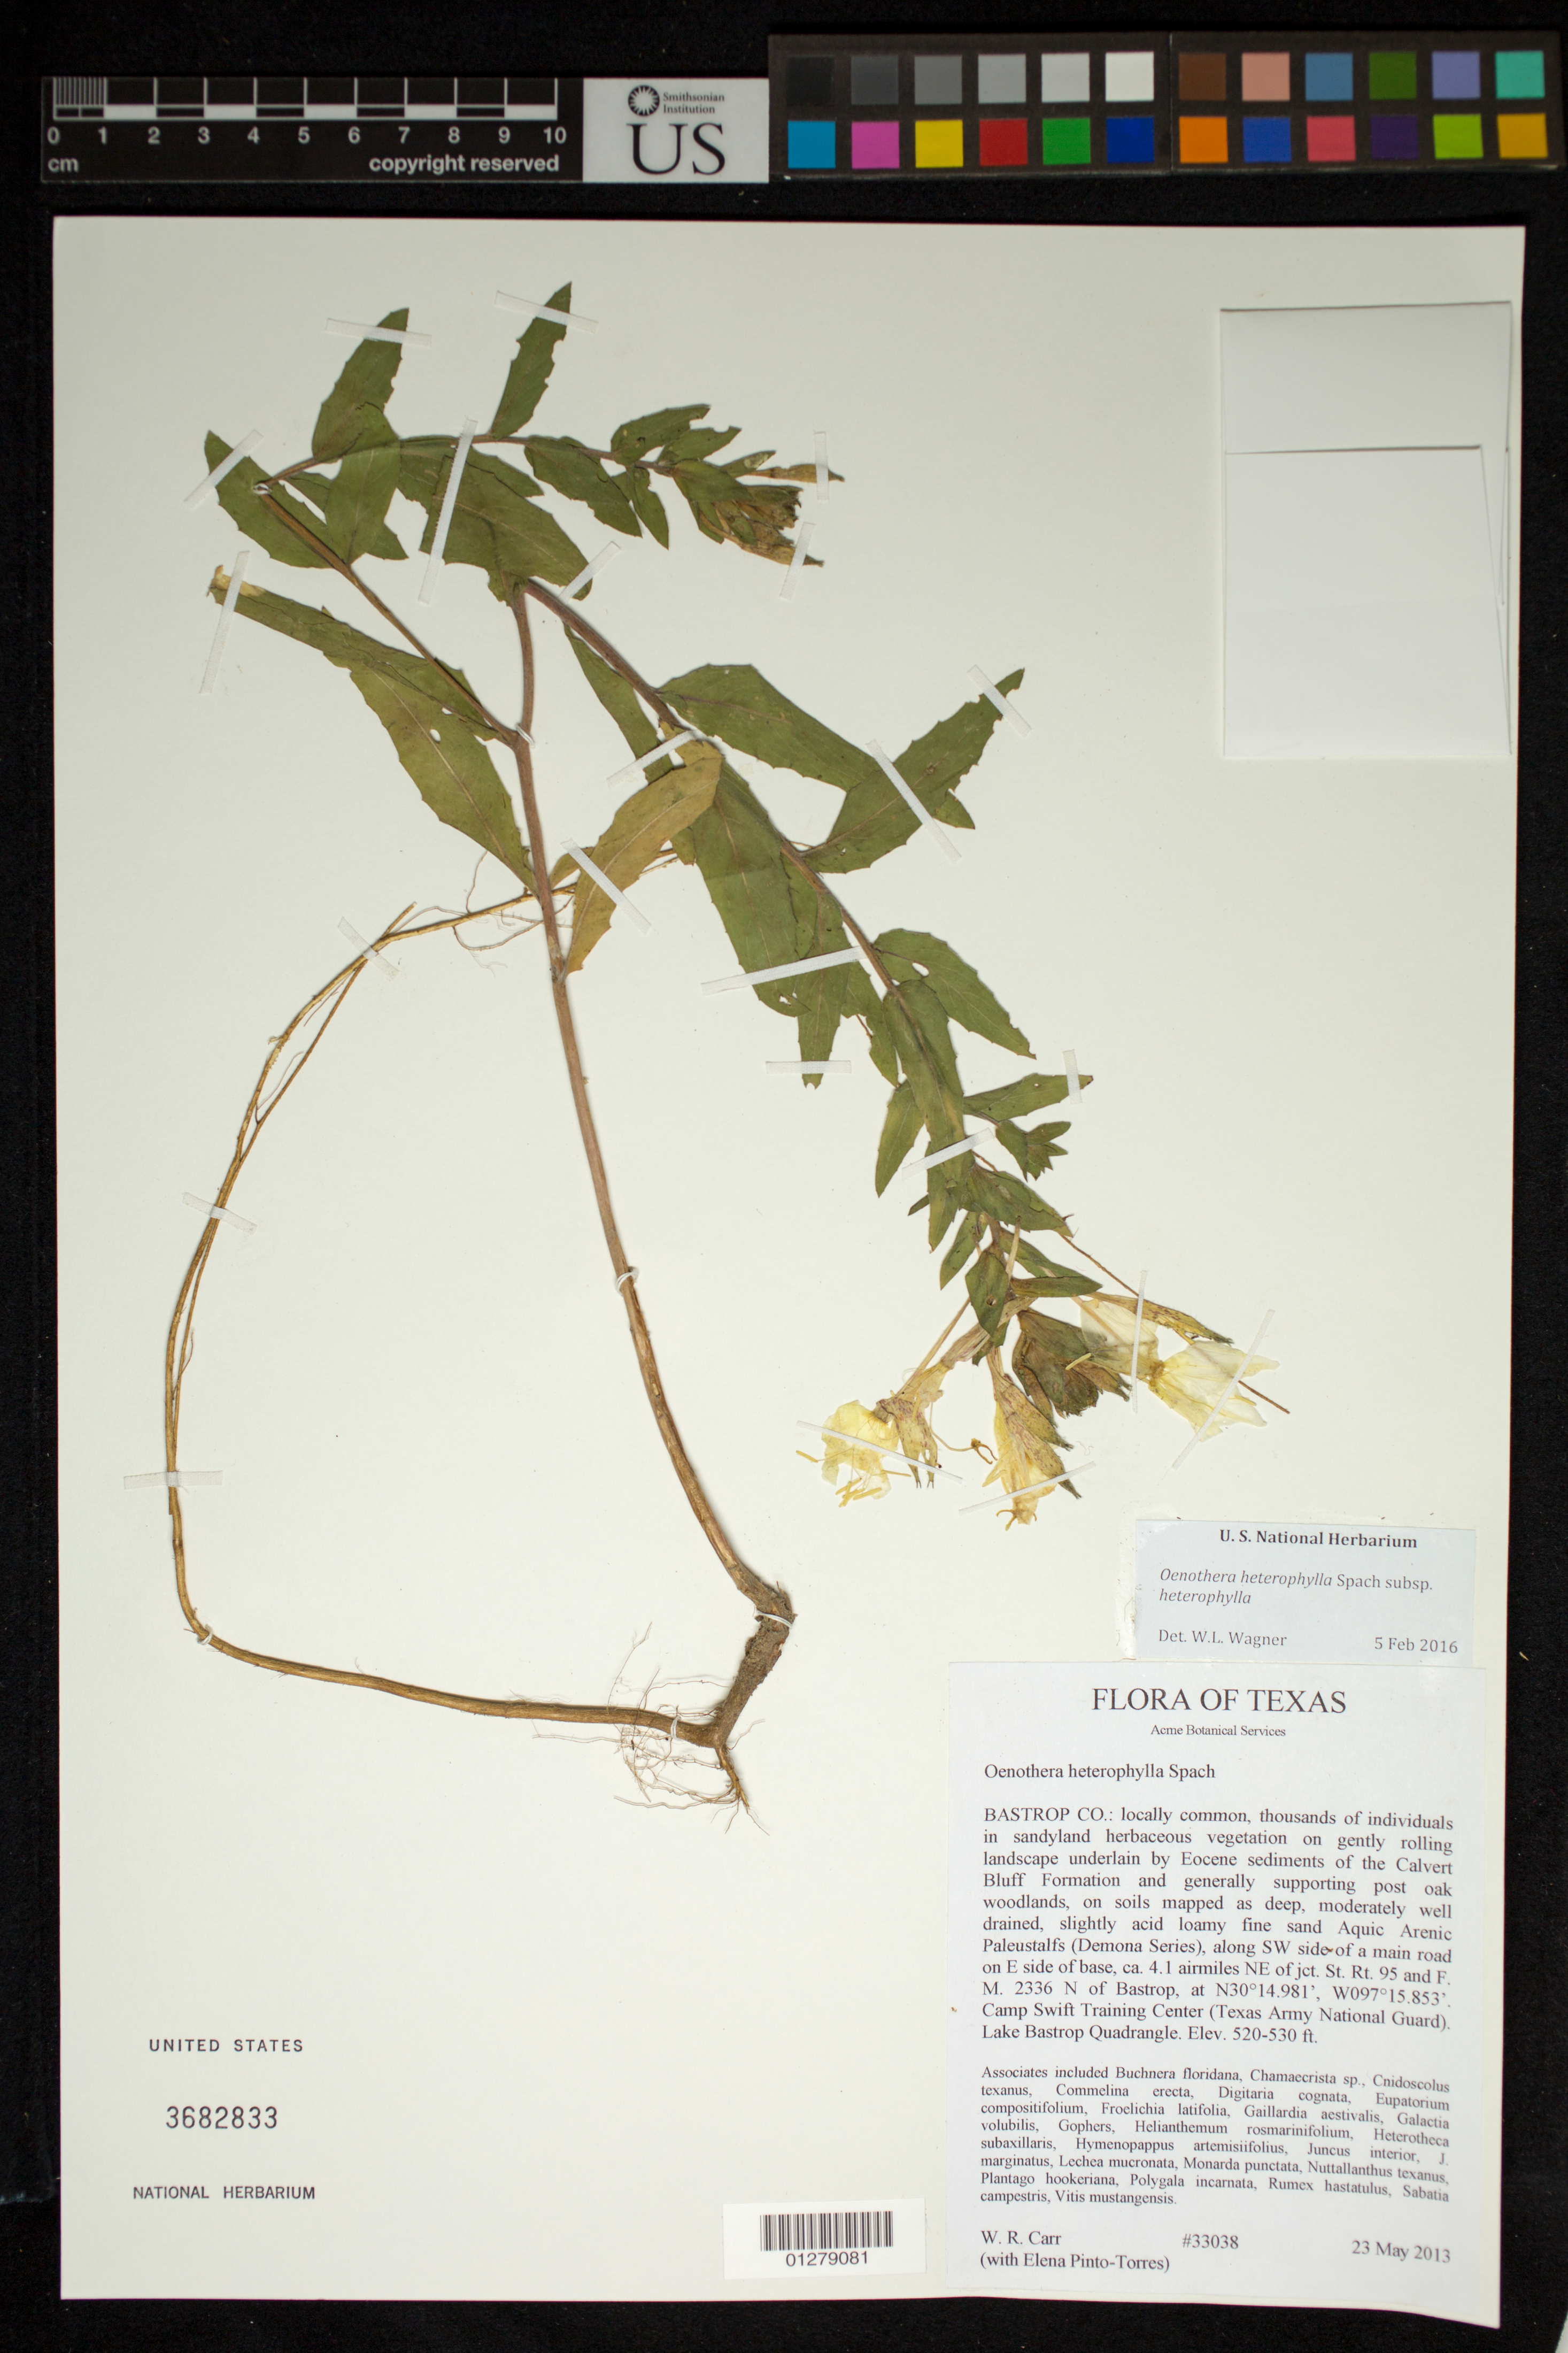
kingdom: Plantae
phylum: Tracheophyta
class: Magnoliopsida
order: Myrtales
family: Onagraceae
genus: Oenothera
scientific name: Oenothera heterophylla subsp. heterophylla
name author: Spach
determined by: Wagner, W. L., (BOT), Smithsonian Institution - National Museum of Natural History (UNITED STATES)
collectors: W. Carr & E. Pinto-Torres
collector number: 33038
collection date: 2013-05-23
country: United States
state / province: Texas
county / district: Bastrop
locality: Along SW side of a main road on E side of Camp Swift Training Center (Texas Army National Guard), ca. 4.1 airmiles NE of jct. St. Rt. 95 and F.M. 2336 N of Bastrop.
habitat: Post oak woodlands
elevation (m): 158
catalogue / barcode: US 3682833